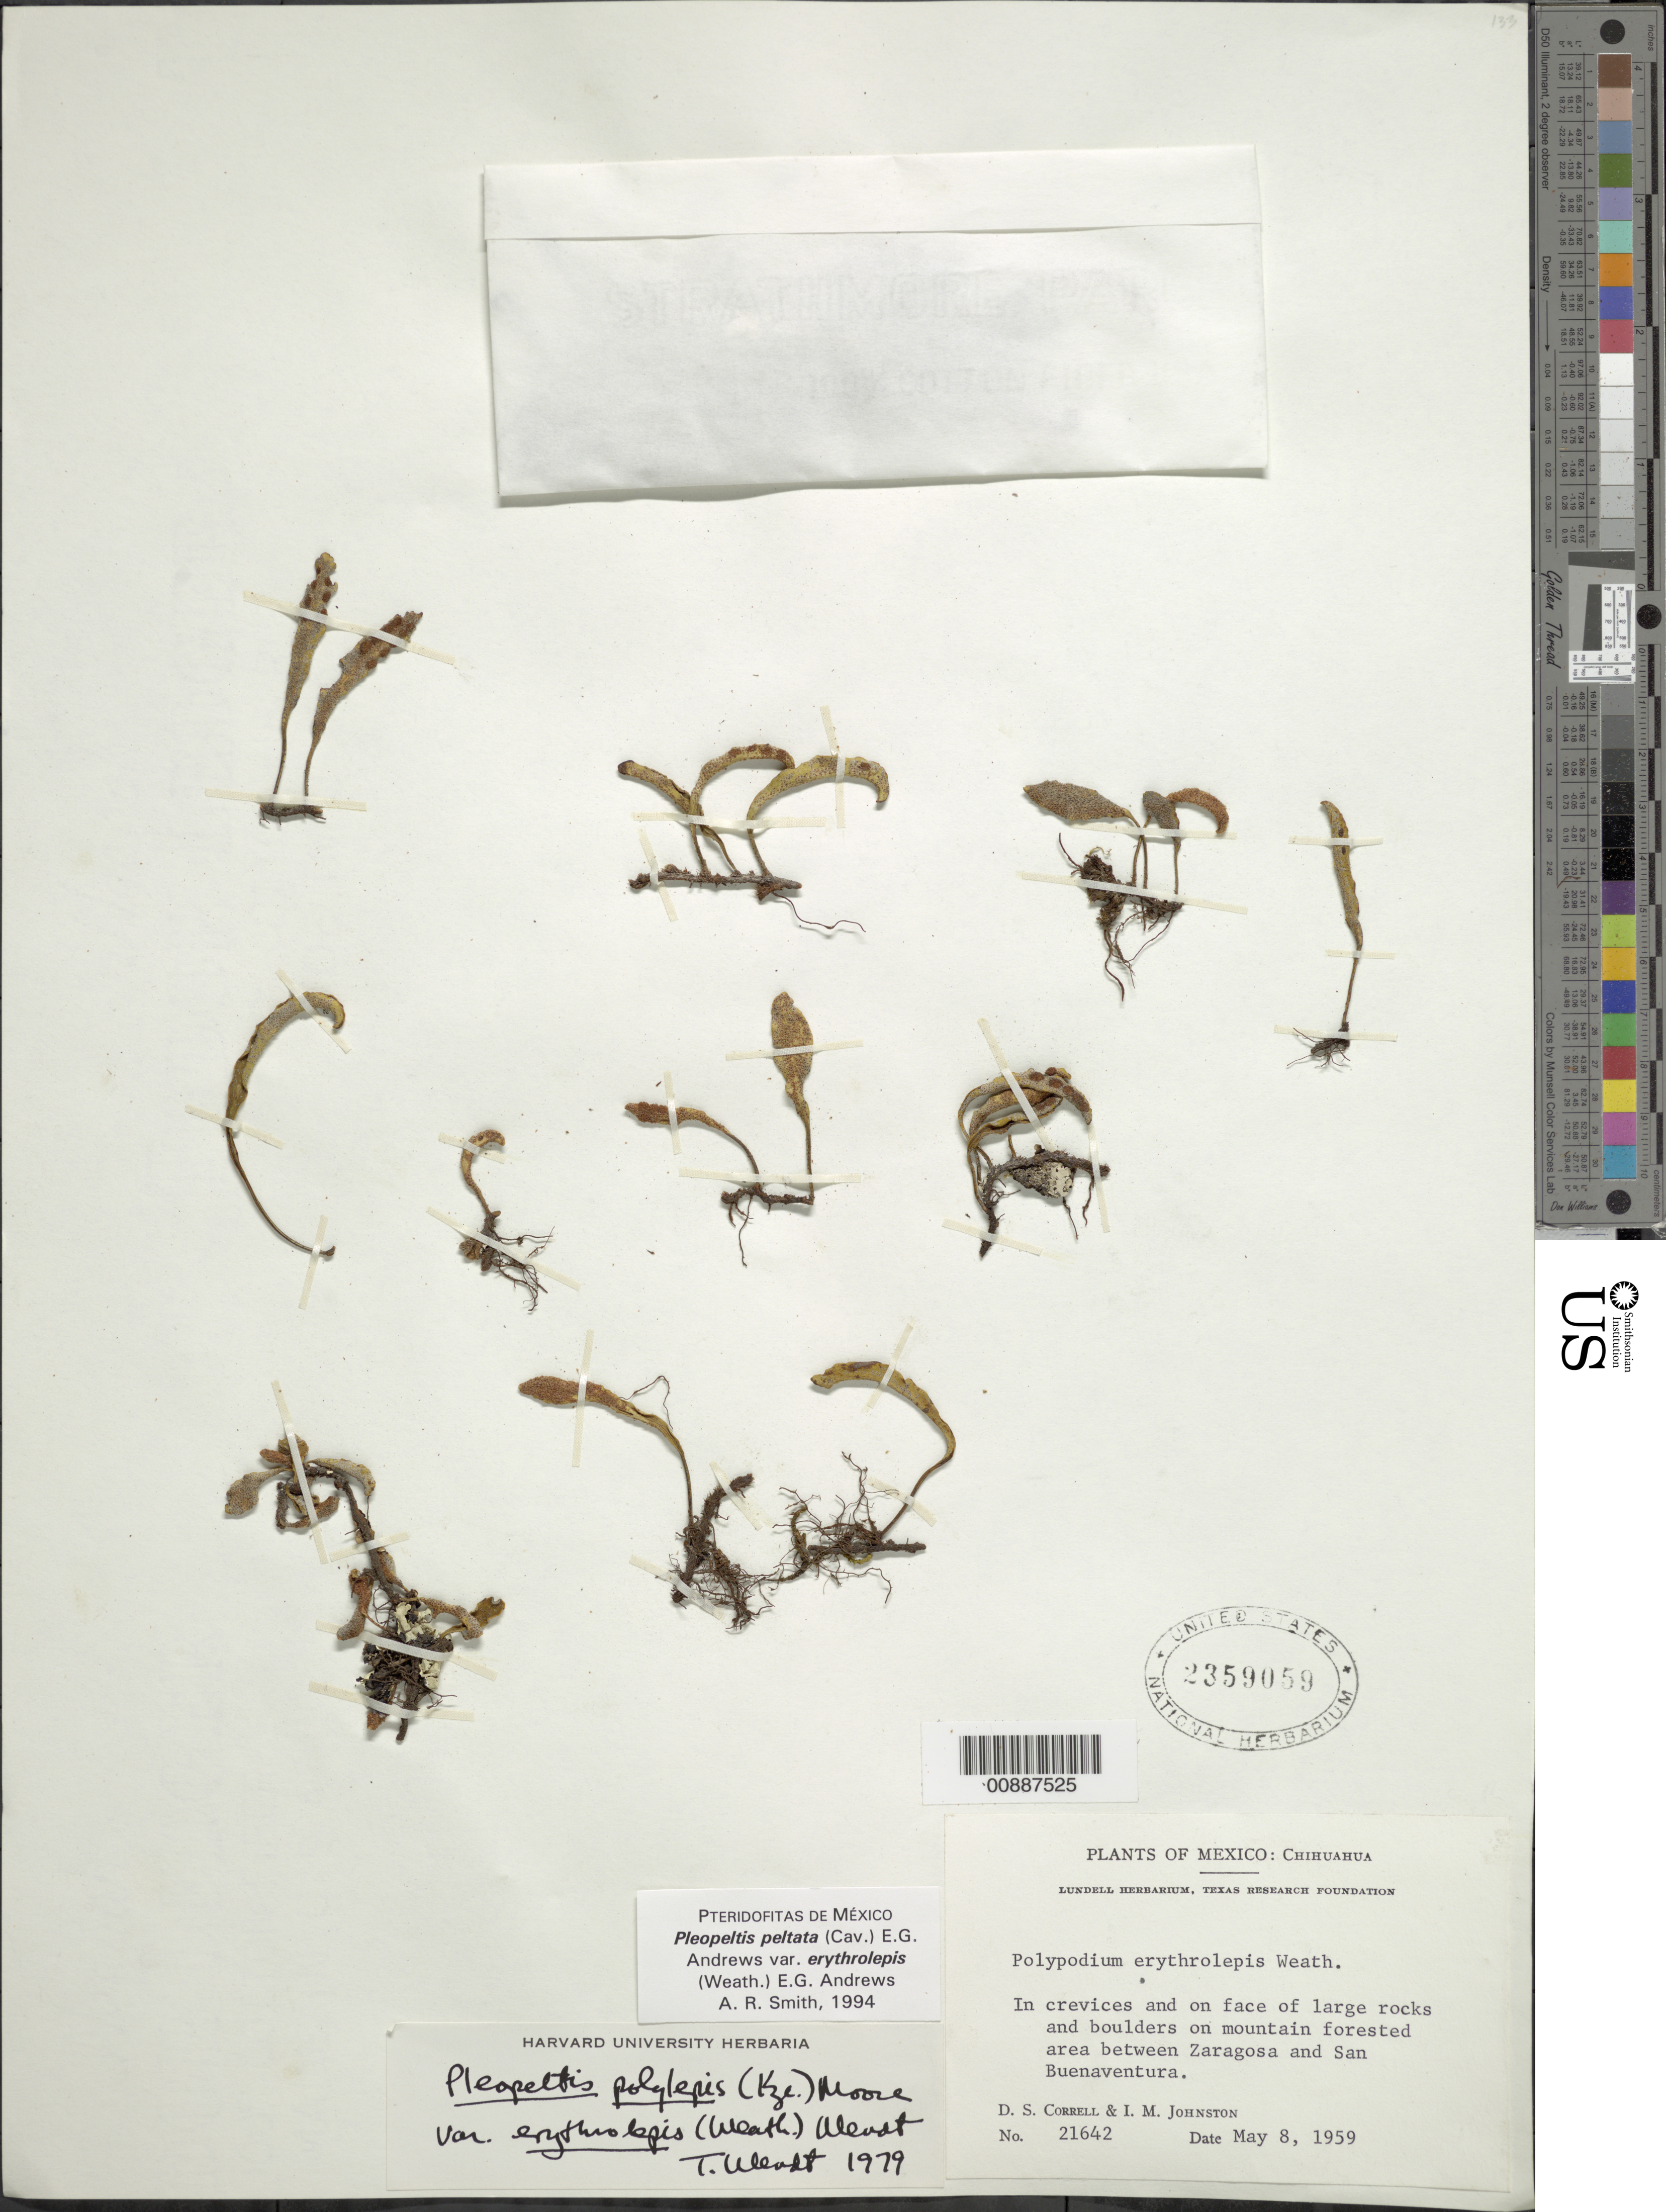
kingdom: Plantae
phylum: Tracheophyta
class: Polypodiopsida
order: Polypodiales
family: Polypodiaceae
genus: Pleopeltis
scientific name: Pleopeltis peltata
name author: Scort.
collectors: D. S. Correll & I.M. Johnston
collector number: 21642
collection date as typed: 08 May 1959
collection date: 1959-05-08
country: Mexico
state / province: Chihuahua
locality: Mountain forested area between Zaragoza and San Buenaventura.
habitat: In crevices and on face of large rocks and boulders on mountain forested area.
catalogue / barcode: US 2359059